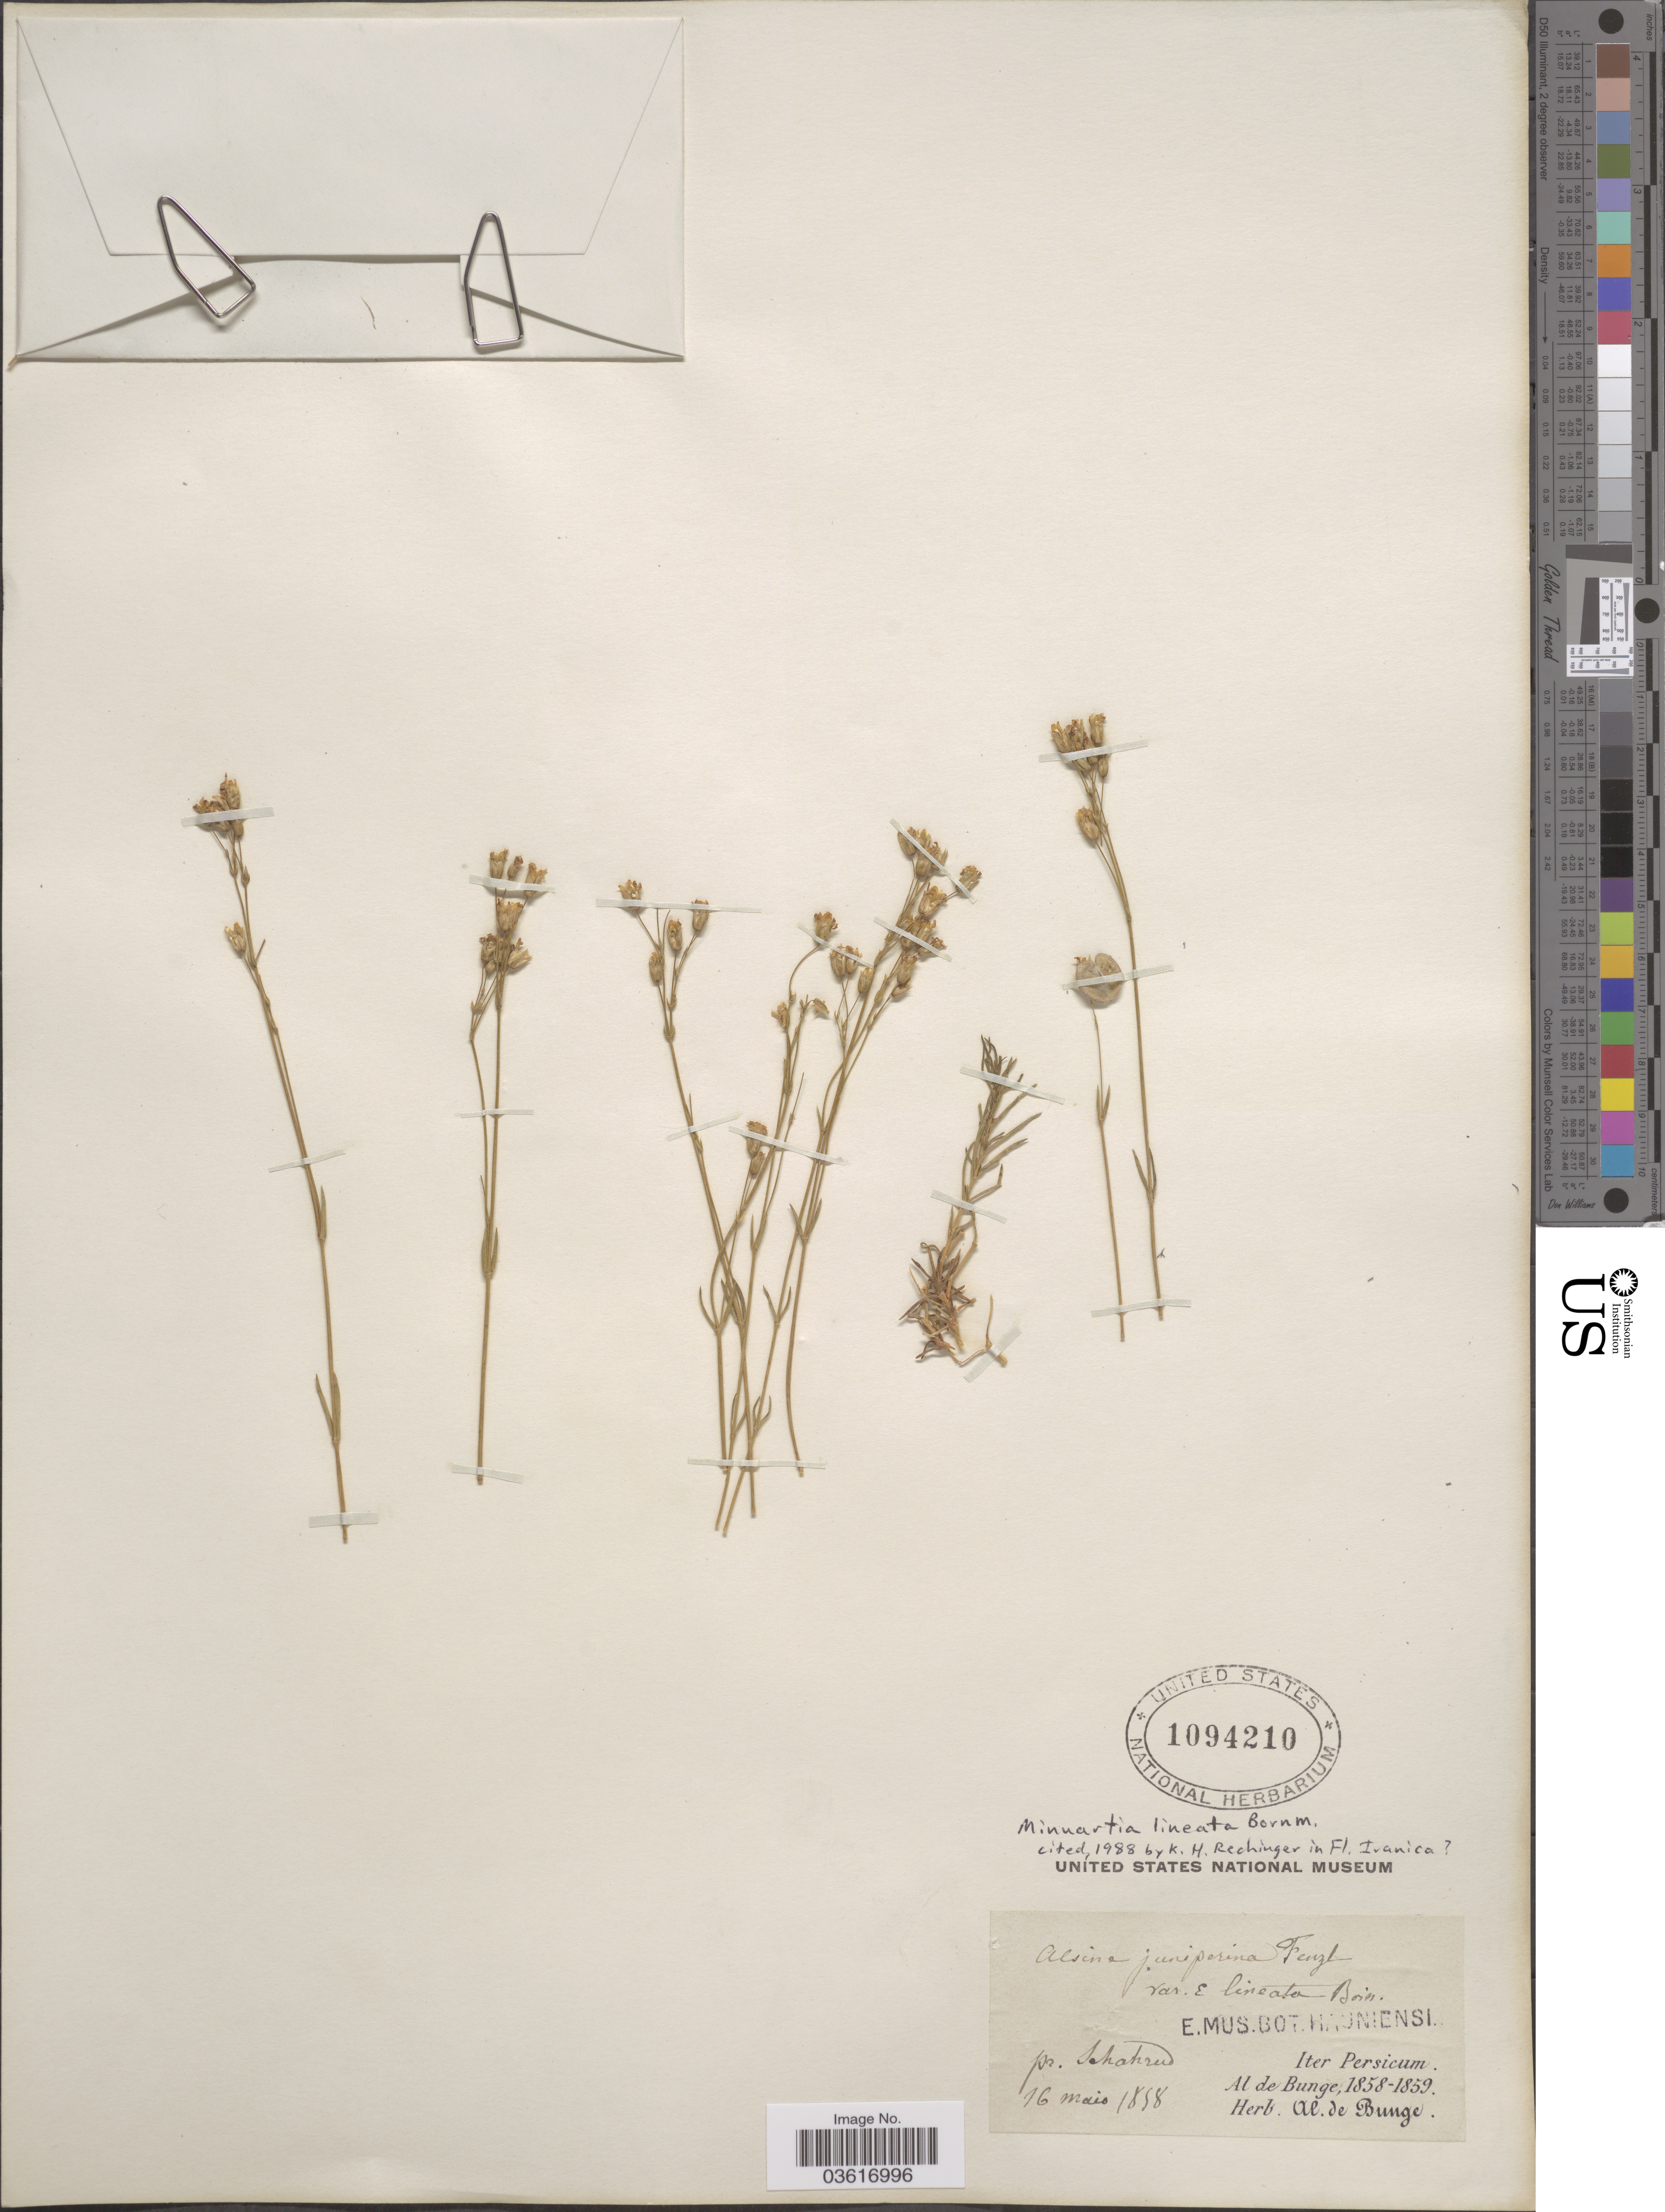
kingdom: Plantae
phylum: Tracheophyta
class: Magnoliopsida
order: Caryophyllales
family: Caryophyllaceae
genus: Minuartia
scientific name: Minuartia lineata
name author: Bornm.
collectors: A. de Bunge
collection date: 1858-05-16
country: Iran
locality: Persicum. Pr. Schahrud.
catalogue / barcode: US 1094210